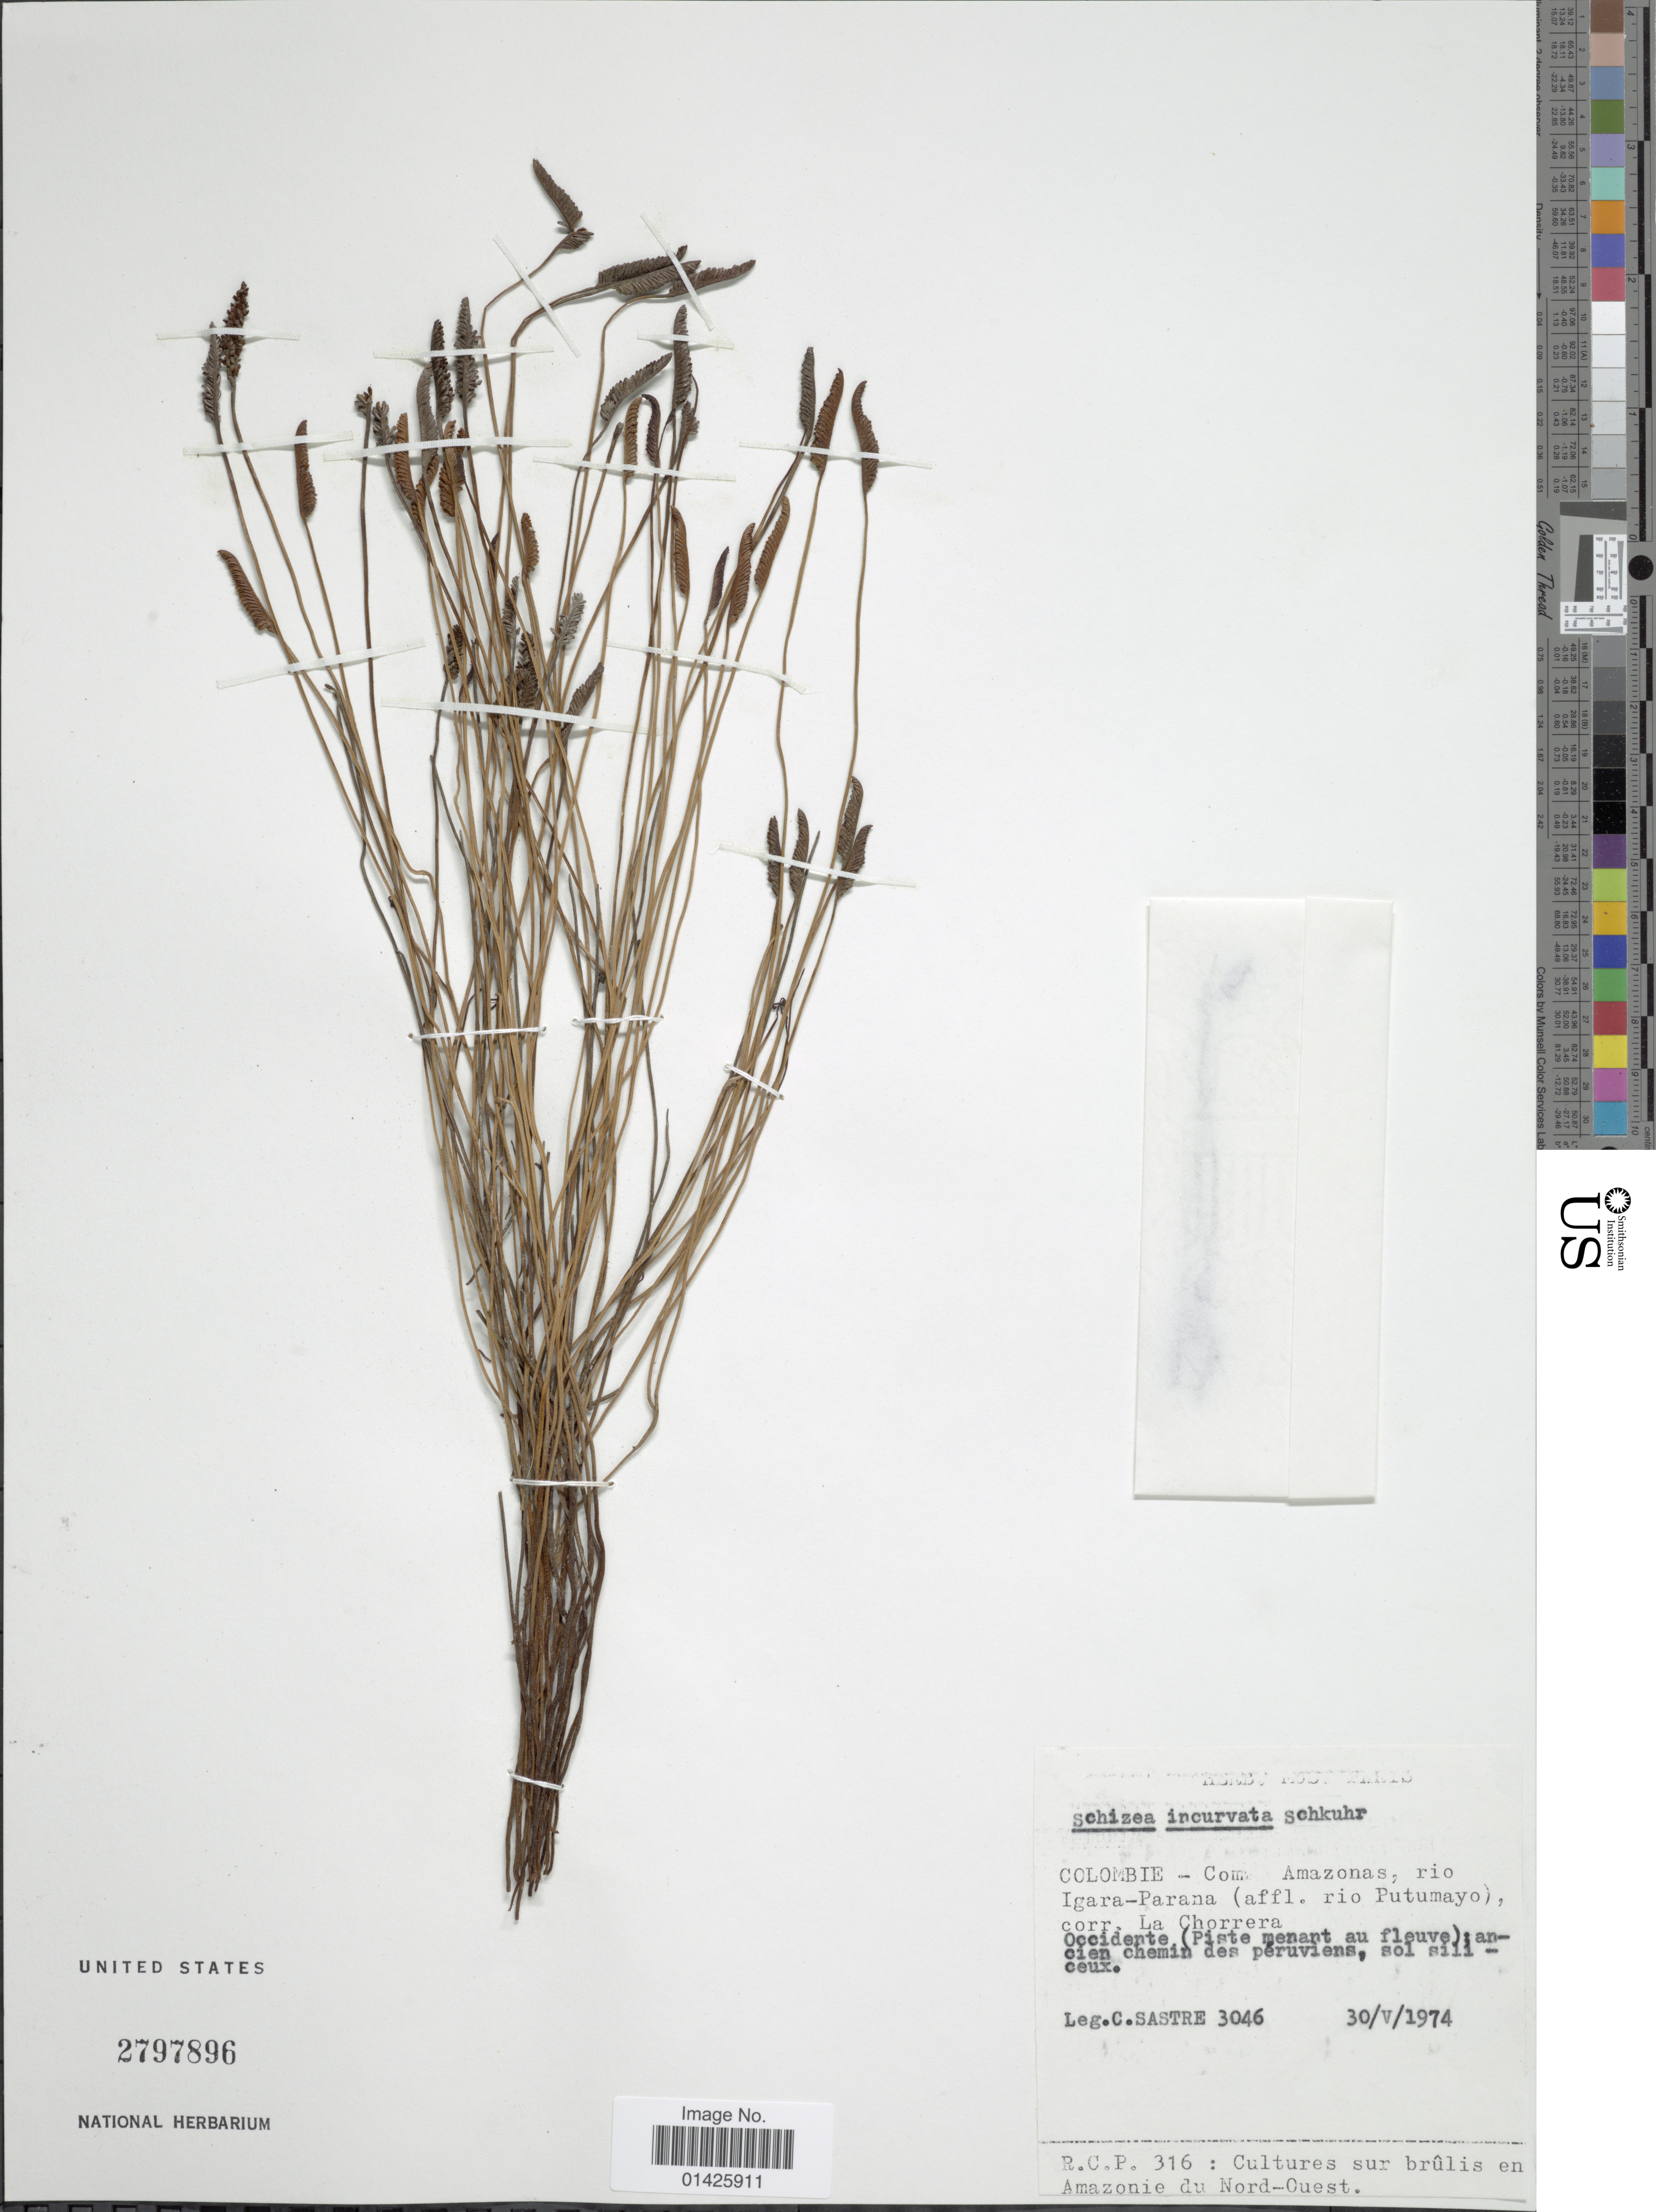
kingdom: Plantae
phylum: Tracheophyta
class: Polypodiopsida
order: Schizaeales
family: Schizaeaceae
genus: Schizaea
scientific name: Schizaea incurvata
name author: Schkuhr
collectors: C. Sastre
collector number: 3046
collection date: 1974-05-30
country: Colombia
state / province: Amazônas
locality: Com. Amazonas, rio Igara-Parana(aff. rio Putumayo), corr La Chorrera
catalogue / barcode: US 2797896